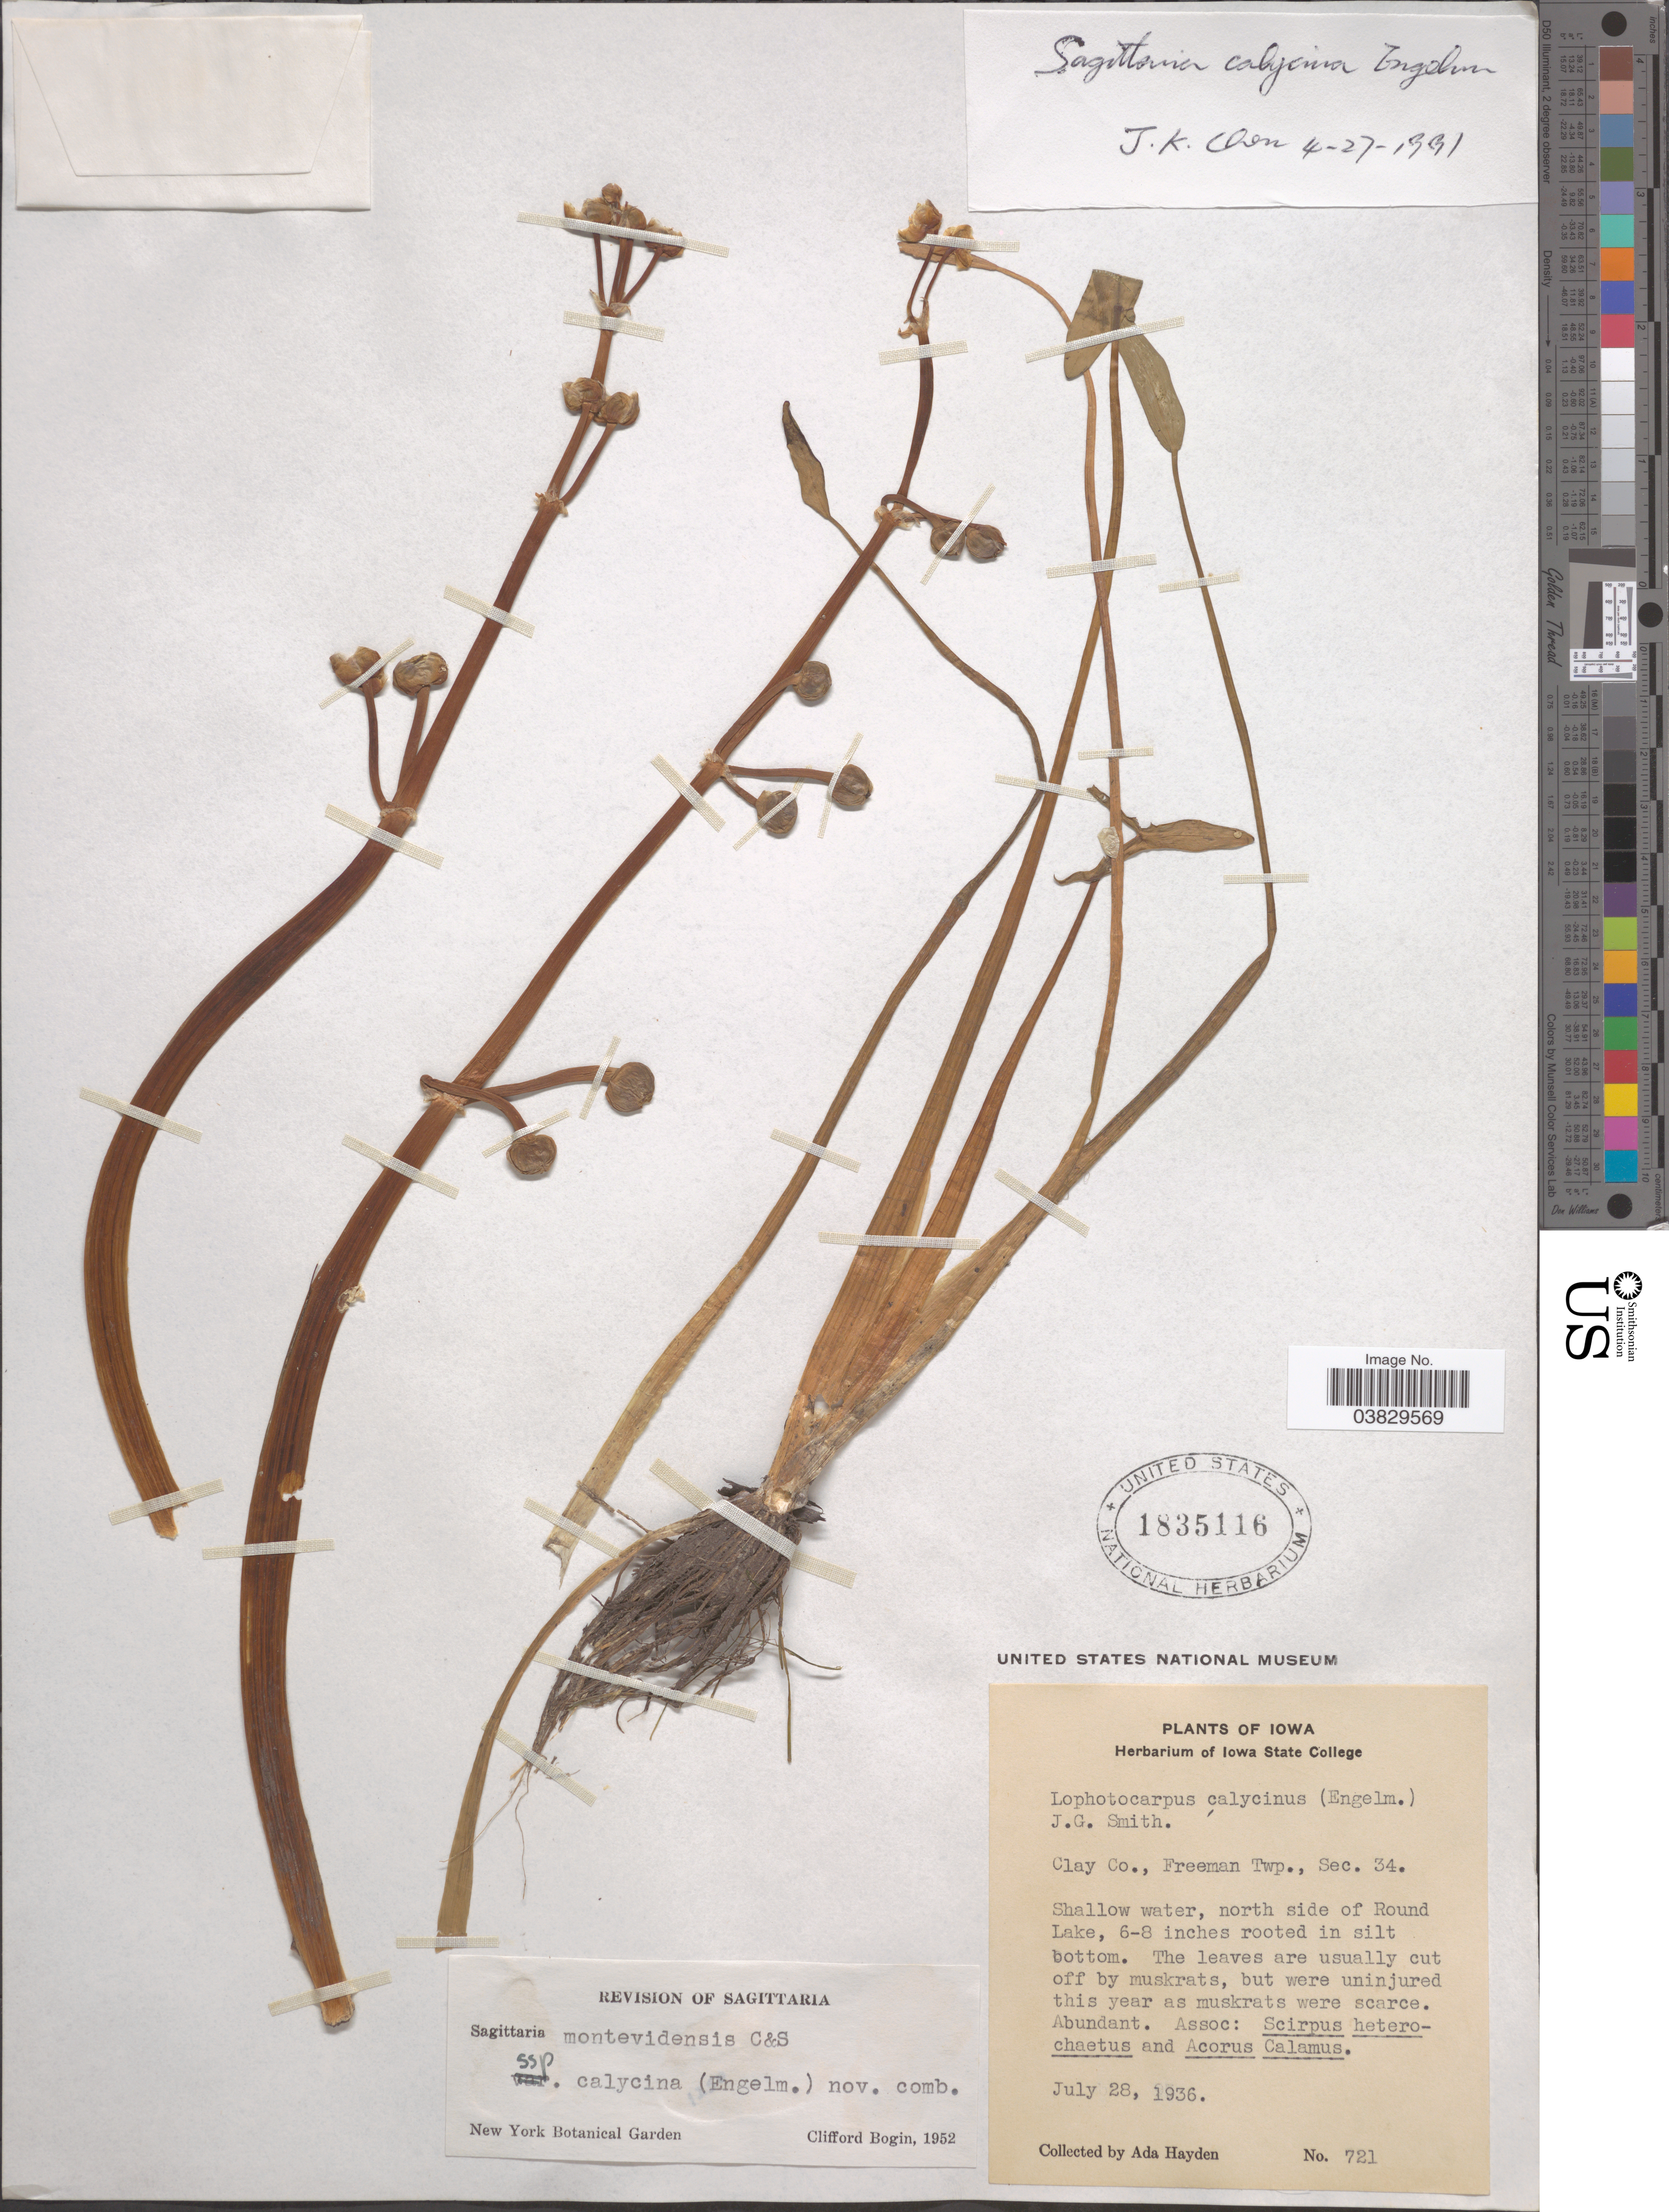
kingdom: Plantae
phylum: Tracheophyta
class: Liliopsida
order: Alismatales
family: Alismataceae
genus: Sagittaria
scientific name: Sagittaria calycina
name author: Engelm.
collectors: Ada Hayden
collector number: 721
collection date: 1936-07-28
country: United States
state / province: Iowa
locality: Clay Co., Freeman Twp., Sec. 34. Shallow water, north side of Round Lake.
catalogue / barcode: US 1835116